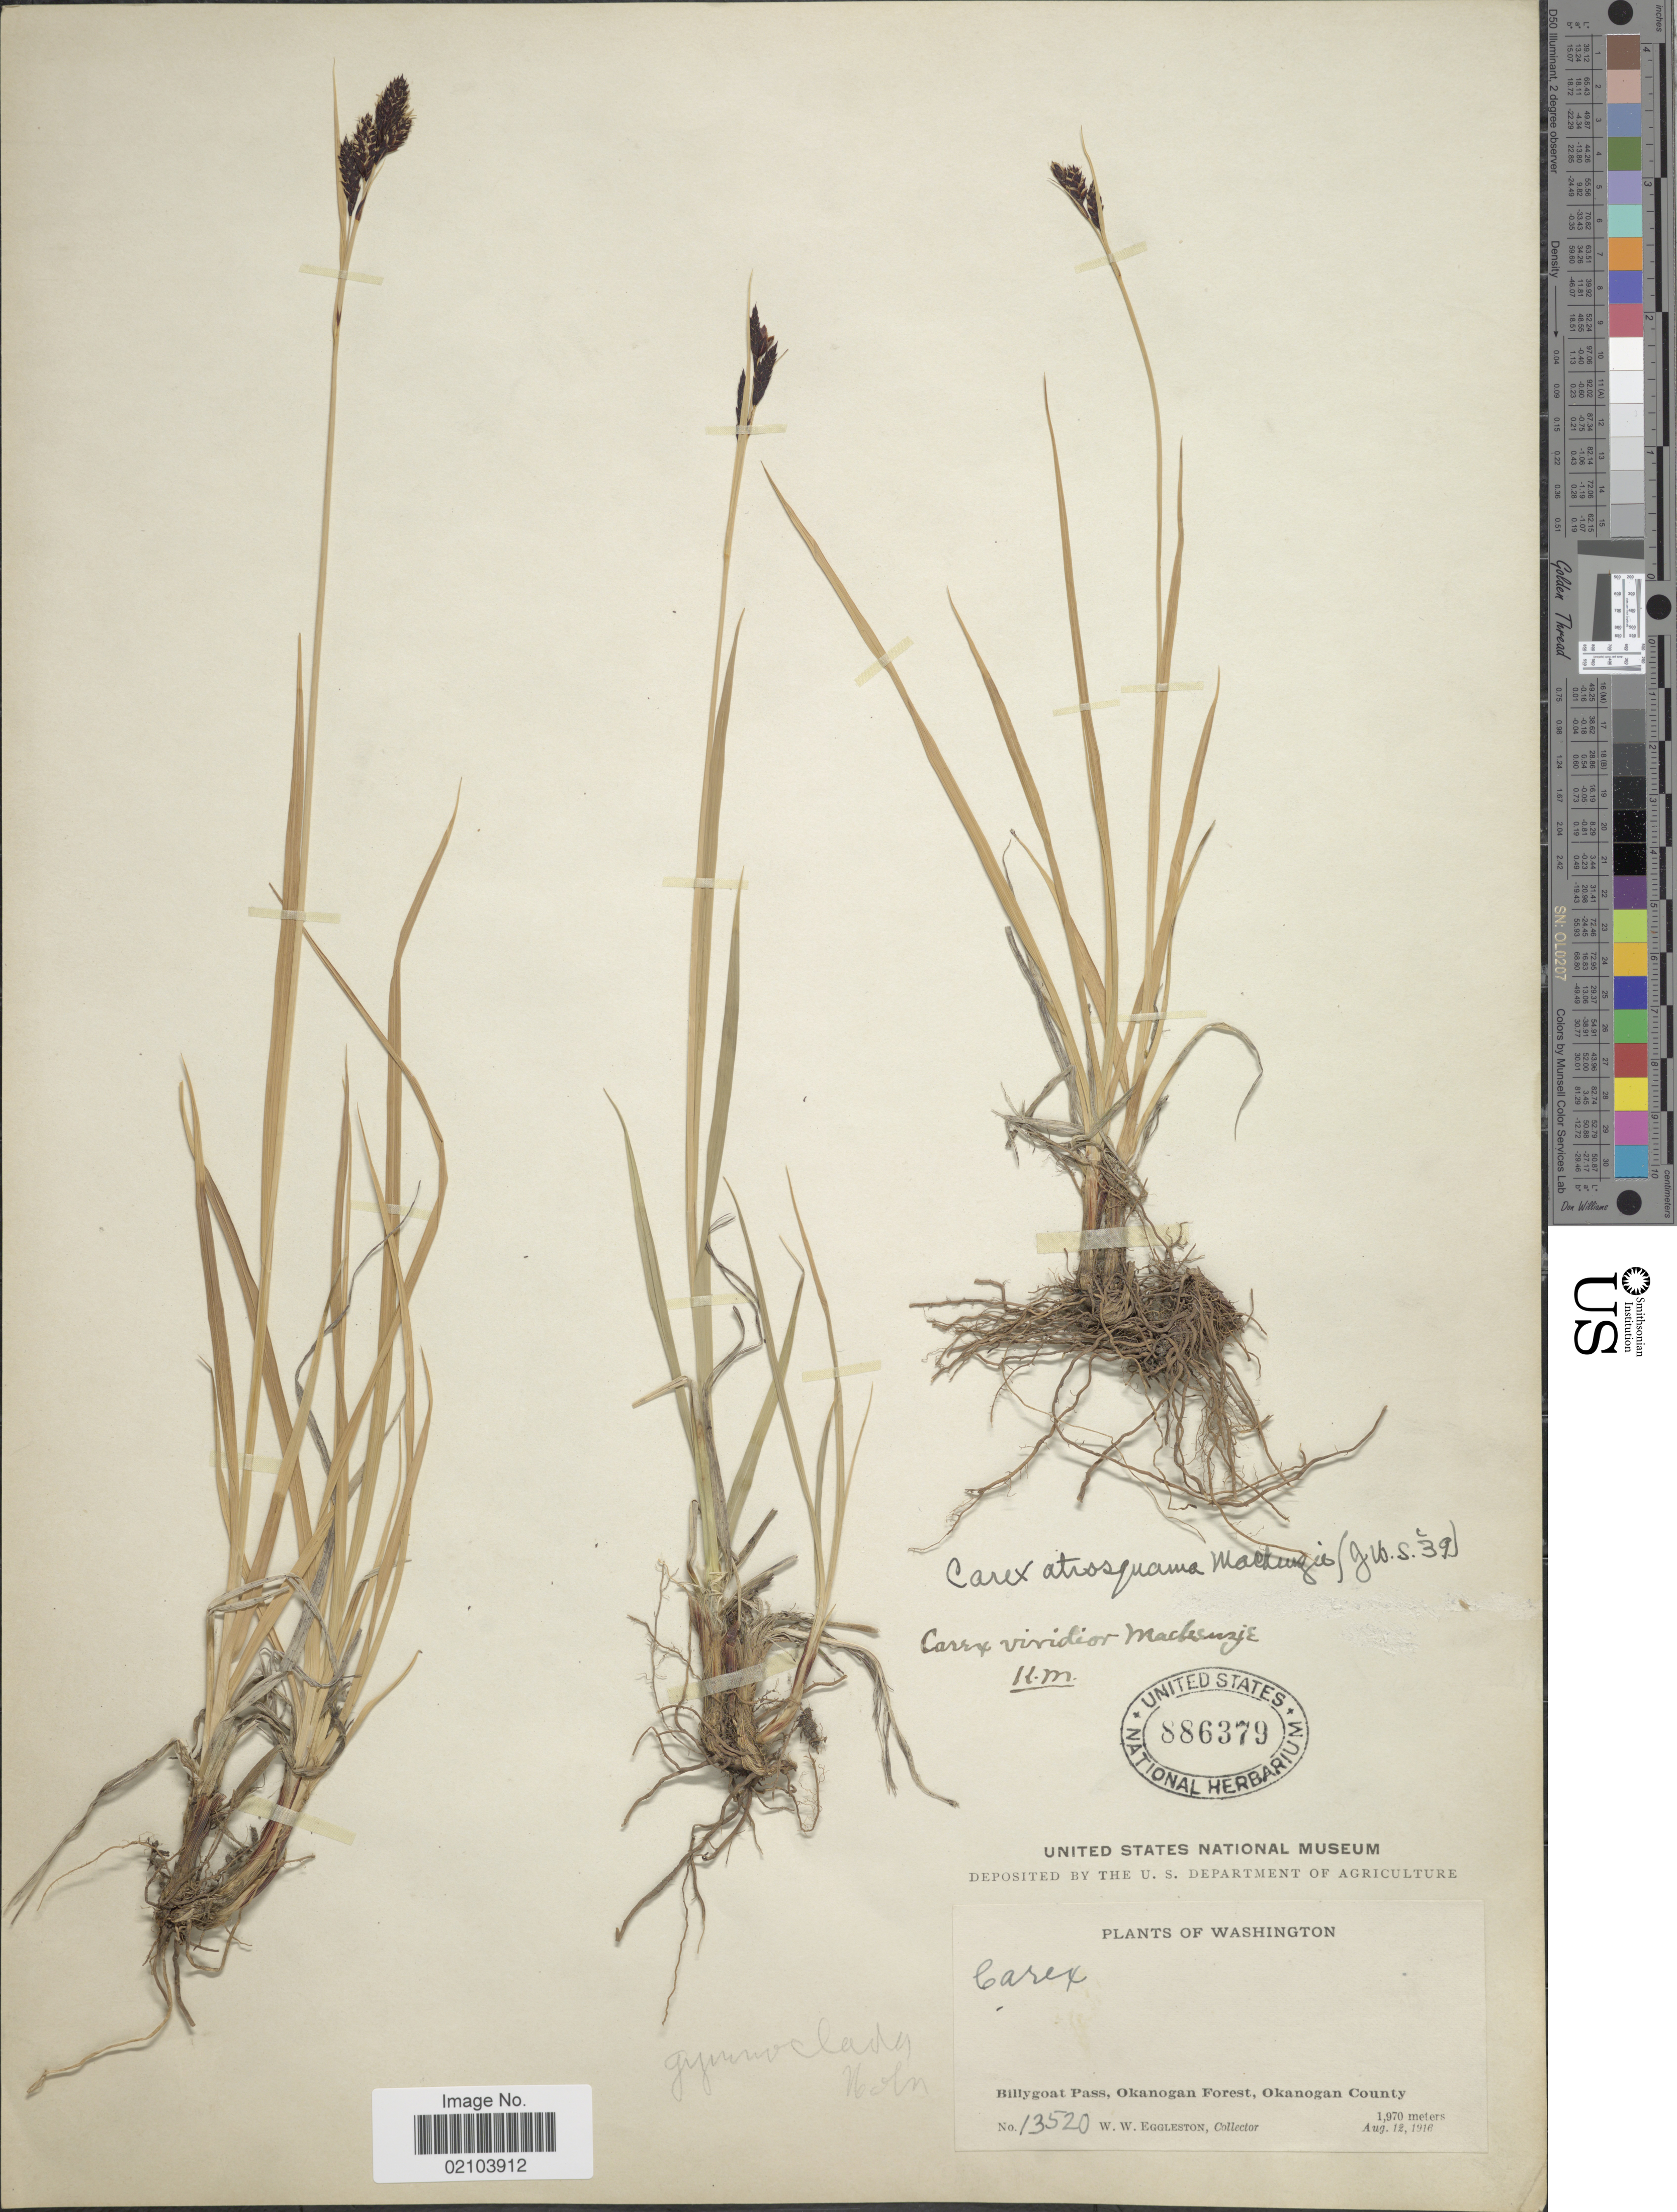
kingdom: Plantae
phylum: Tracheophyta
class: Liliopsida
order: Poales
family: Cyperaceae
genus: Carex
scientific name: Carex atrosquama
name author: Mack.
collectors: W. W. Eggleston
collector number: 13520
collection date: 1916-08-12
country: United States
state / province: Washington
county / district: Okanogan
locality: Billygoat Pass, Okanogan Forest, Okanogan County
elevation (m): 1970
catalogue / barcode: US 886379